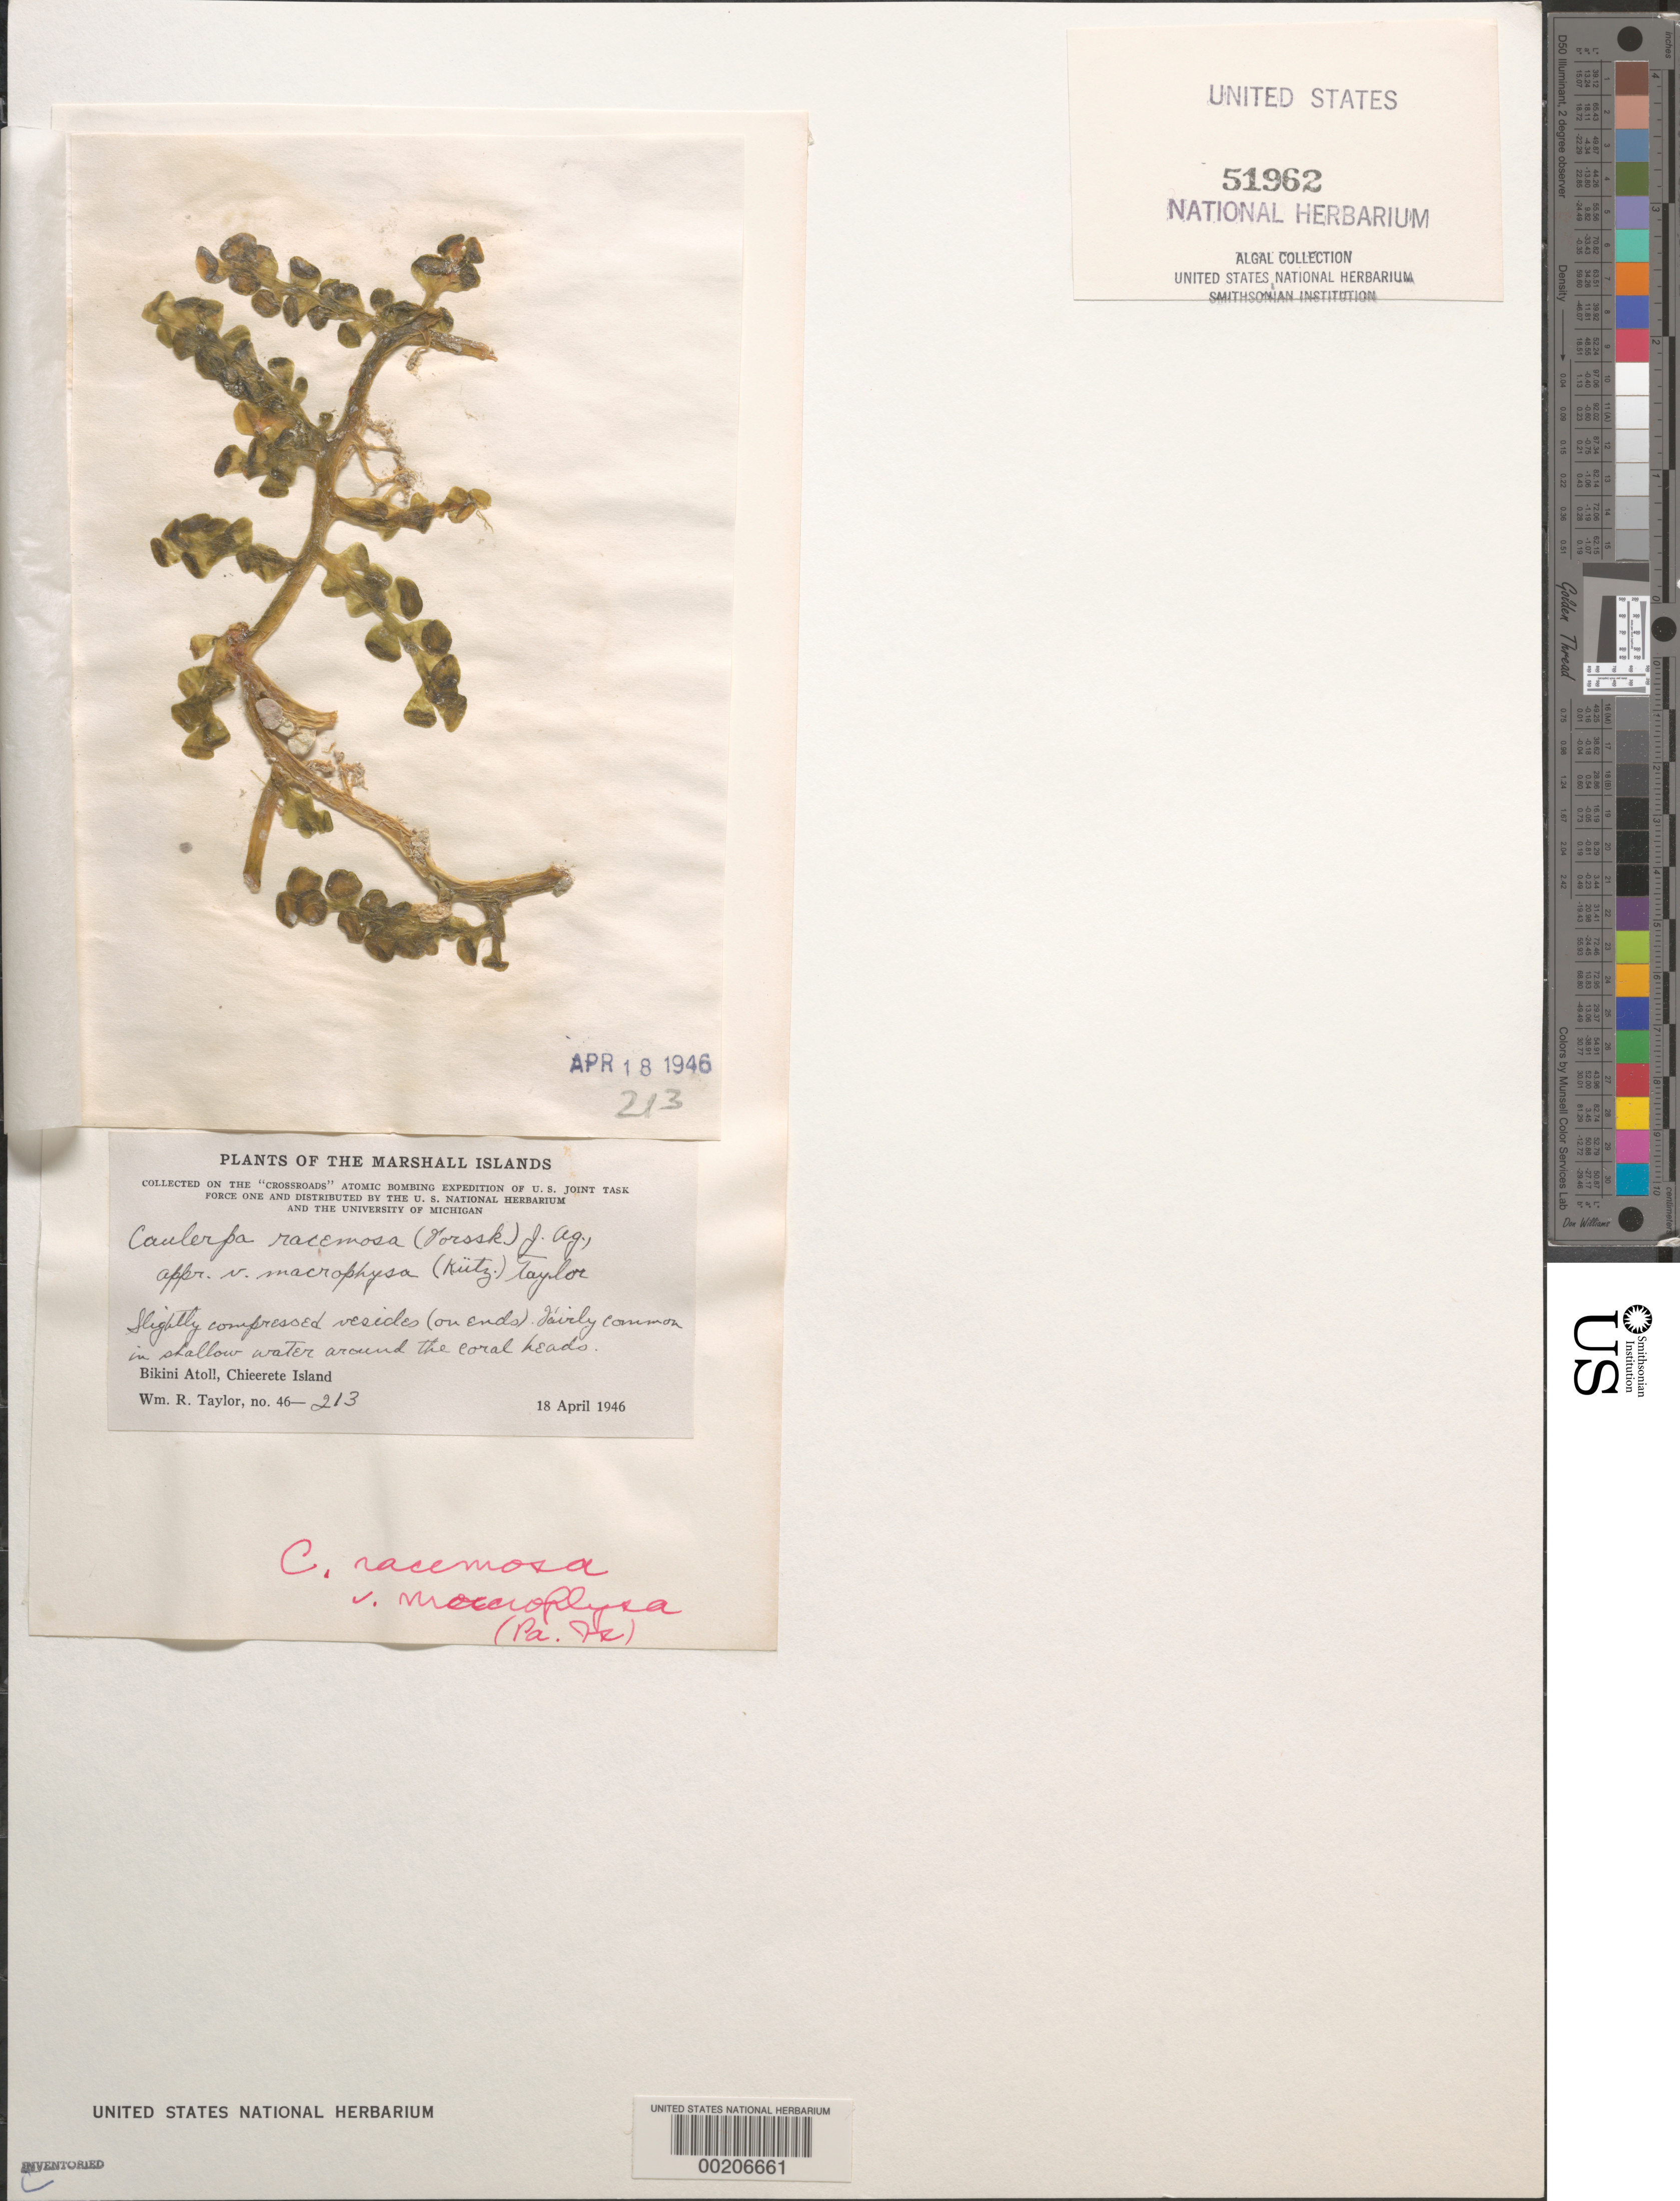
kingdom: Plantae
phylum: Chlorophyta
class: Ulvophyceae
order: Bryopsidales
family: Caulerpaceae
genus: Caulerpa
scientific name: Caulerpa racemosa var. macrophysa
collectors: W. R. Taylor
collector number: WRT 46-213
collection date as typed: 18 Apr 1946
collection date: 1946-04-18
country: Marshall Islands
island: Bikini Atoll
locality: Chieerete Islet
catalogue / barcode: US 51962